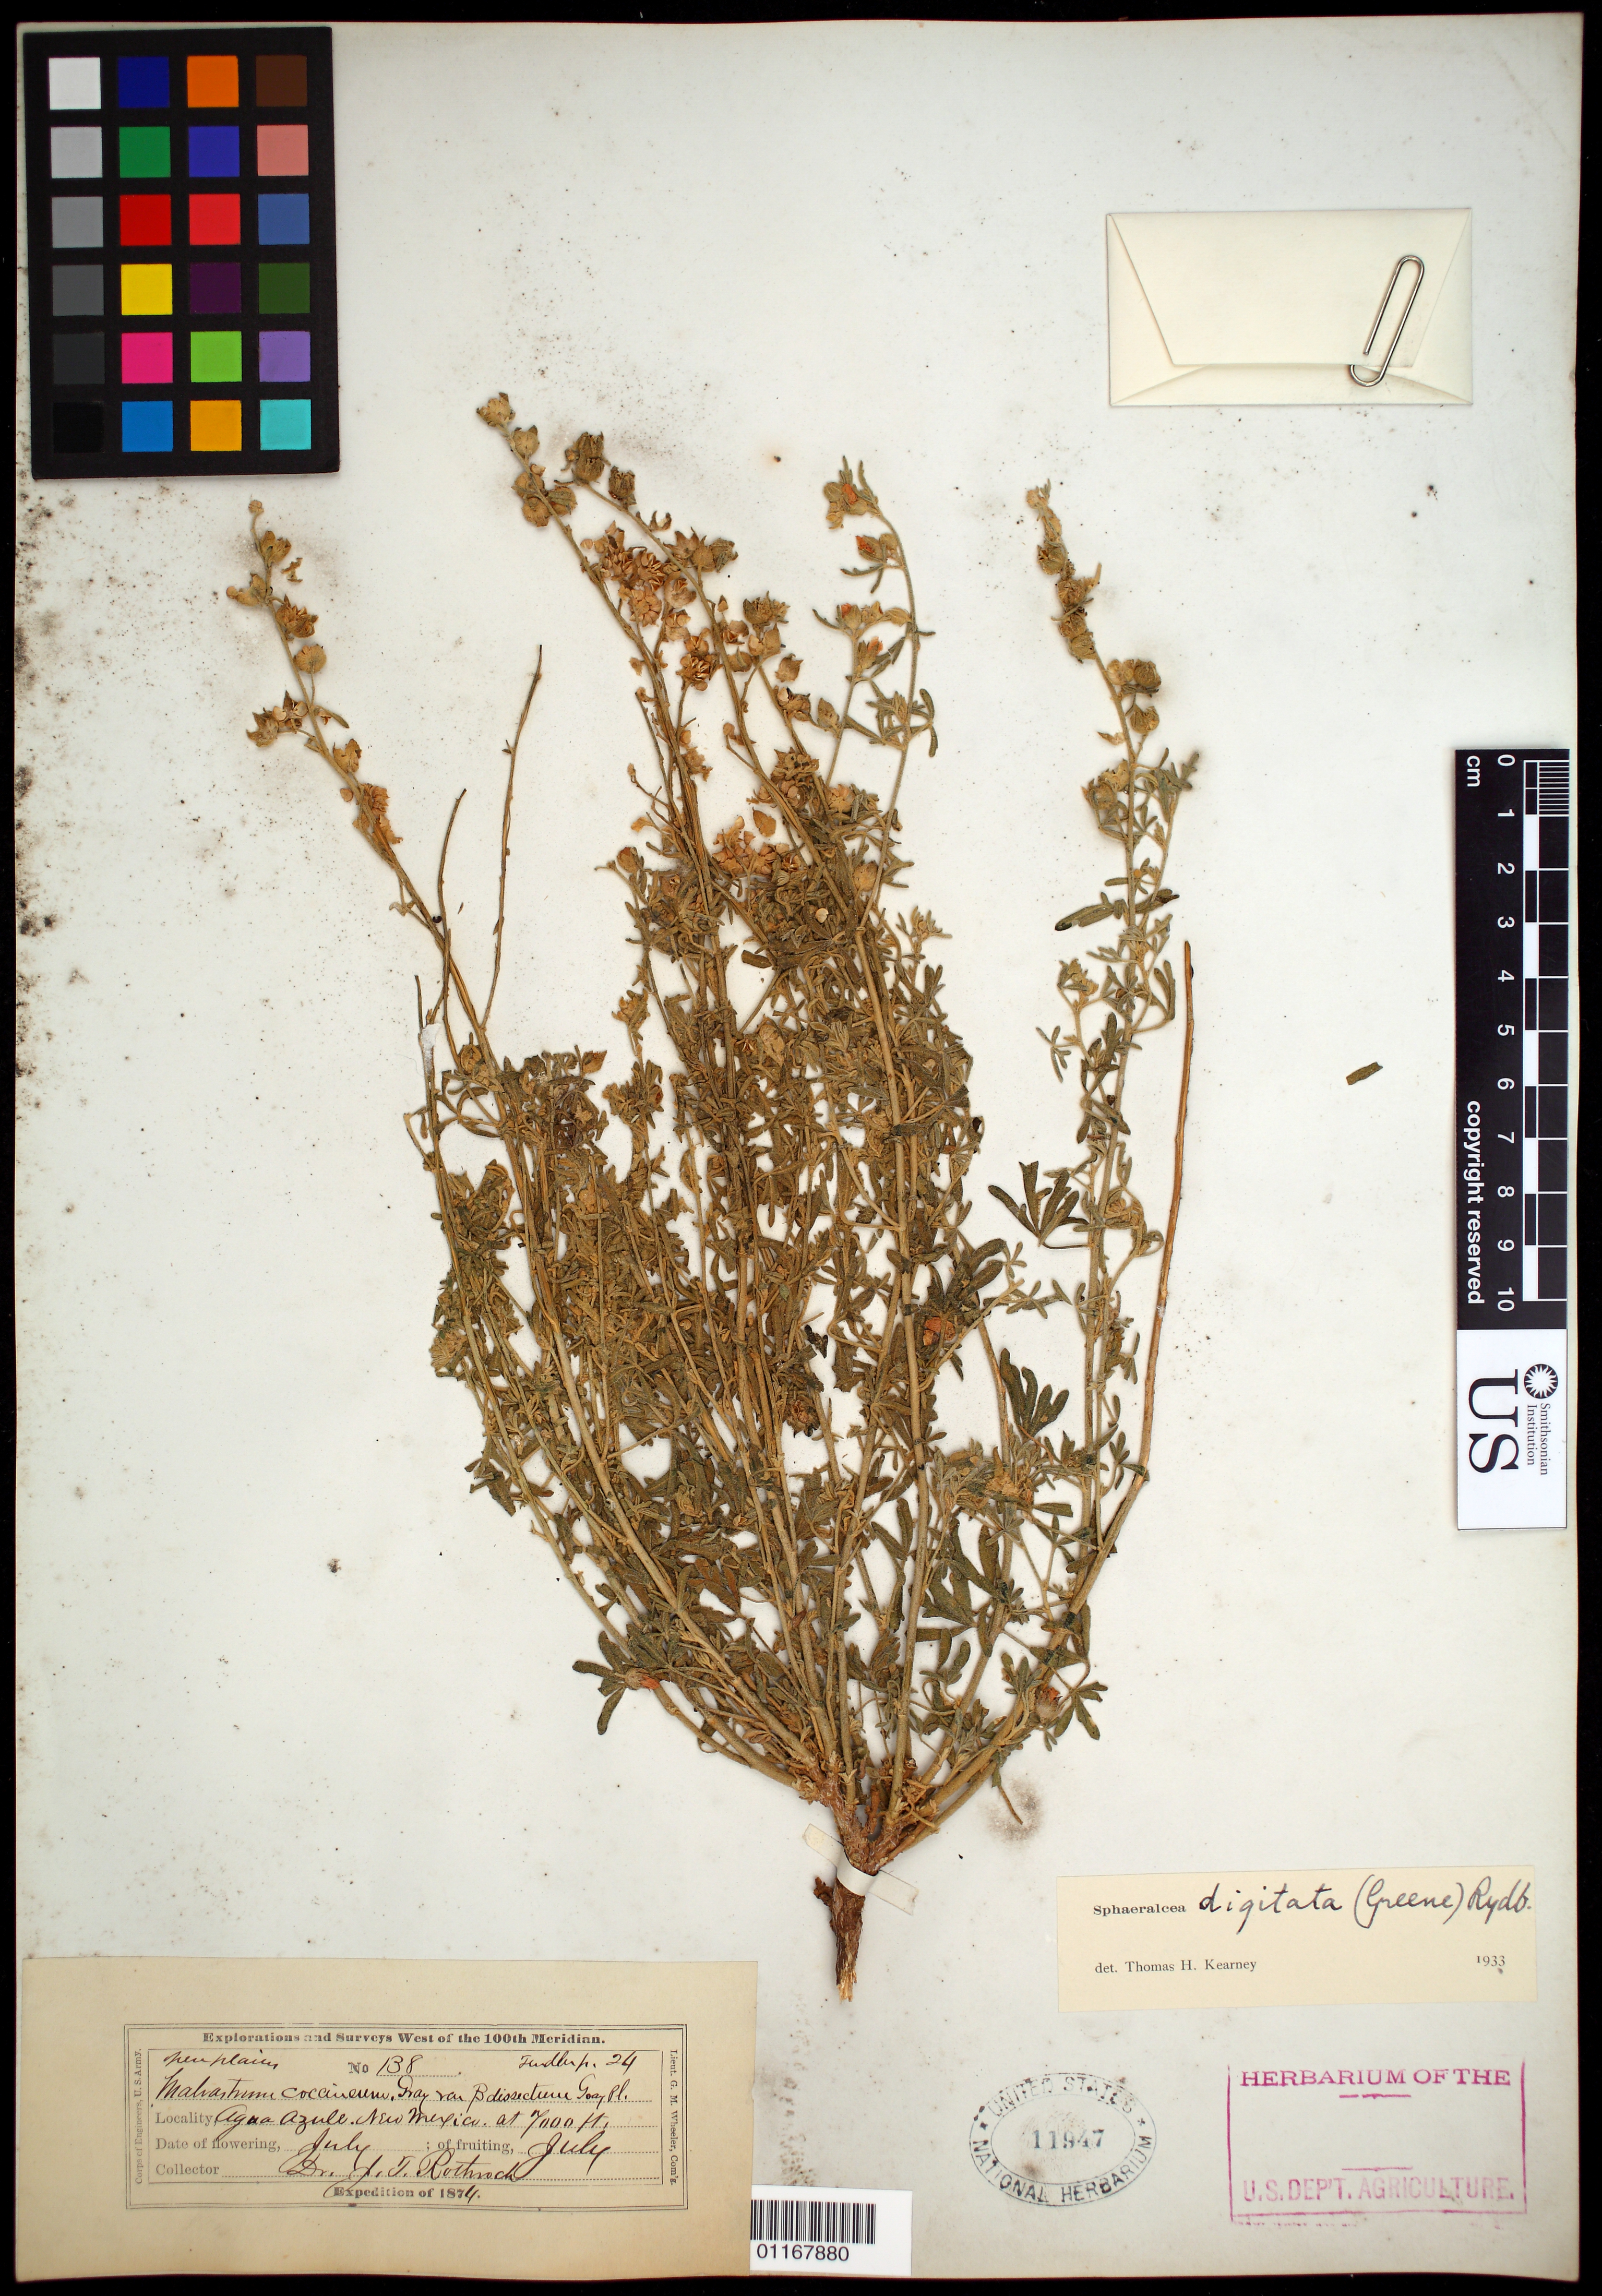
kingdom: Plantae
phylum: Tracheophyta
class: Magnoliopsida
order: Malvales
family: Malvaceae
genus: Sphaeralcea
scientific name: Sphaeralcea digitata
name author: Rydb.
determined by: Kearney, T. H.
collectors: J. T. Rothrock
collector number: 138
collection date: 1874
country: United States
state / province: New Mexico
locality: Agua Azul.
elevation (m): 2134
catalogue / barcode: US 11947